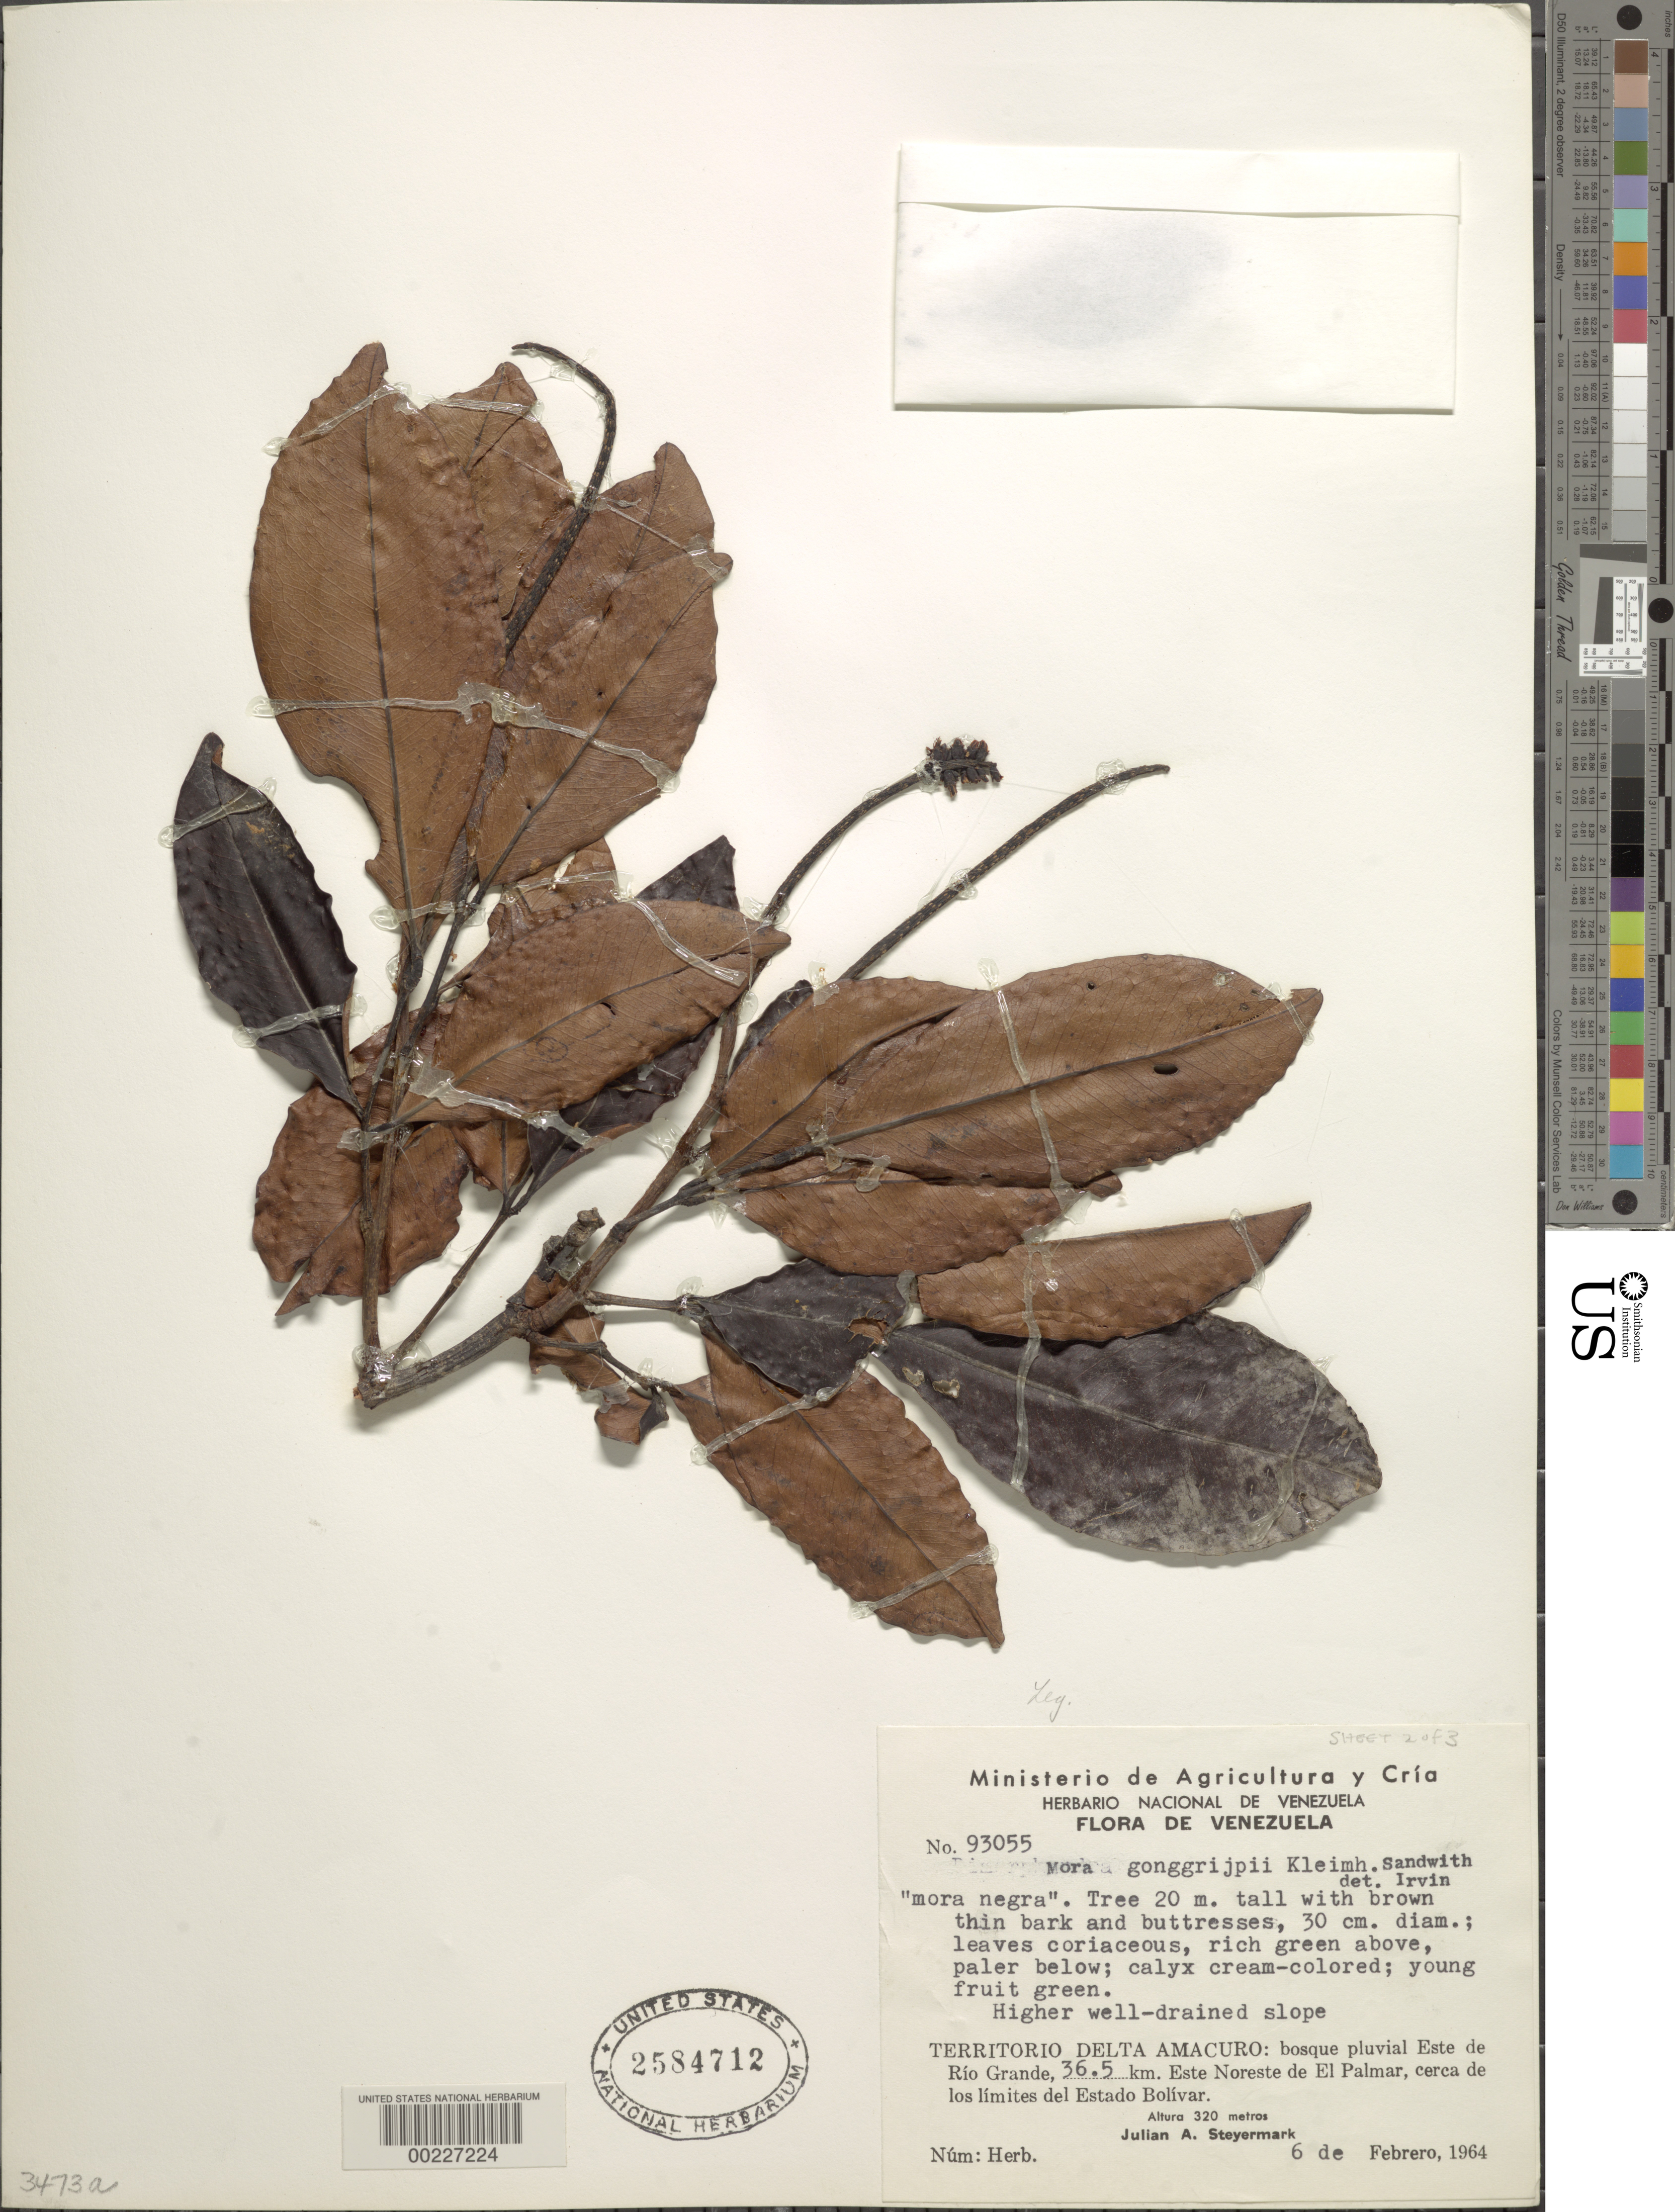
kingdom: Plantae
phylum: Tracheophyta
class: Magnoliopsida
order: Fabales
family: Fabaceae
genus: Mora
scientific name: Mora gonggrijpii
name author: (Kleinhoonte) Sandwith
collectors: J. Steyermark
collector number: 93055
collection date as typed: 06 Feb 1964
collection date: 1964-02-06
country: Venezuela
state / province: Delta Amacuro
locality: E of rio grande, 36.5 km ene of el palmar, near the boundaries of the state of bolivar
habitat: Higher well-drained slope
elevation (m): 320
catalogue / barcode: US 2584712